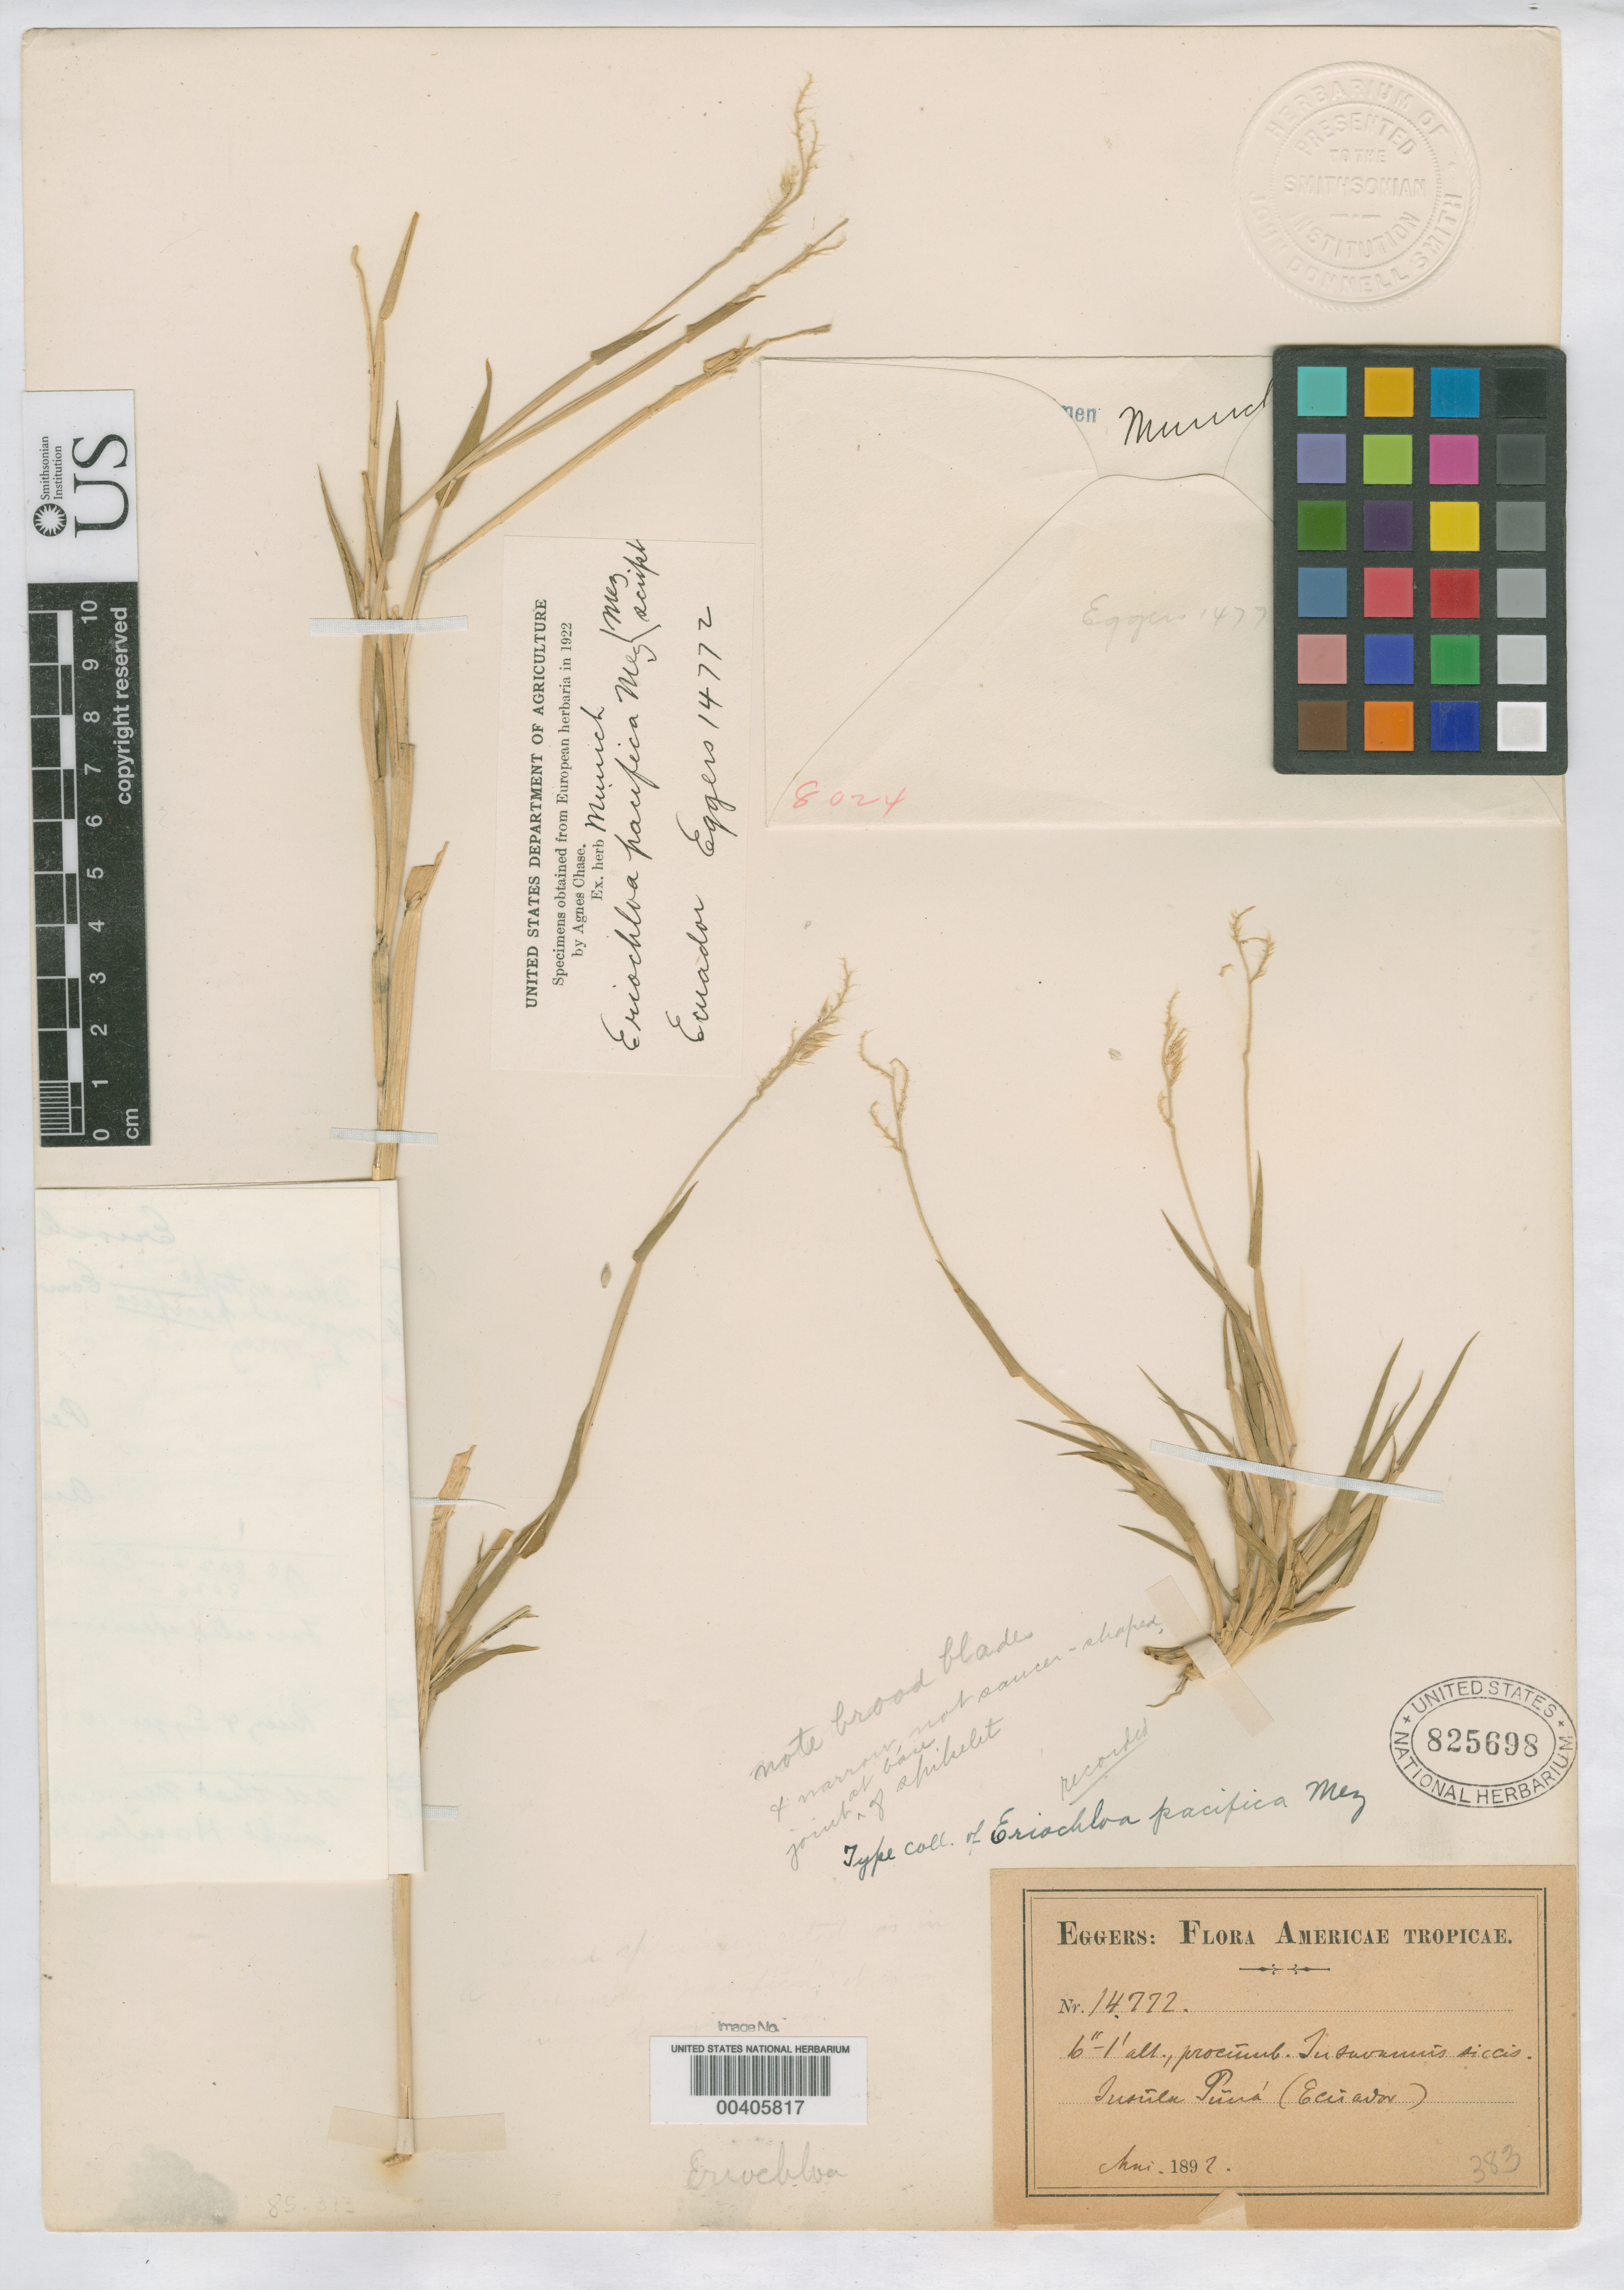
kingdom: Plantae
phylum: Tracheophyta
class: Liliopsida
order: Poales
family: Poaceae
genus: Eriochloa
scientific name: Eriochloa pacifica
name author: Mez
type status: Lectotype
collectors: H. F. A. von Eggers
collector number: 14772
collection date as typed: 1897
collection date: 1897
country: Ecuador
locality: Piura.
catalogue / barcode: US 825698